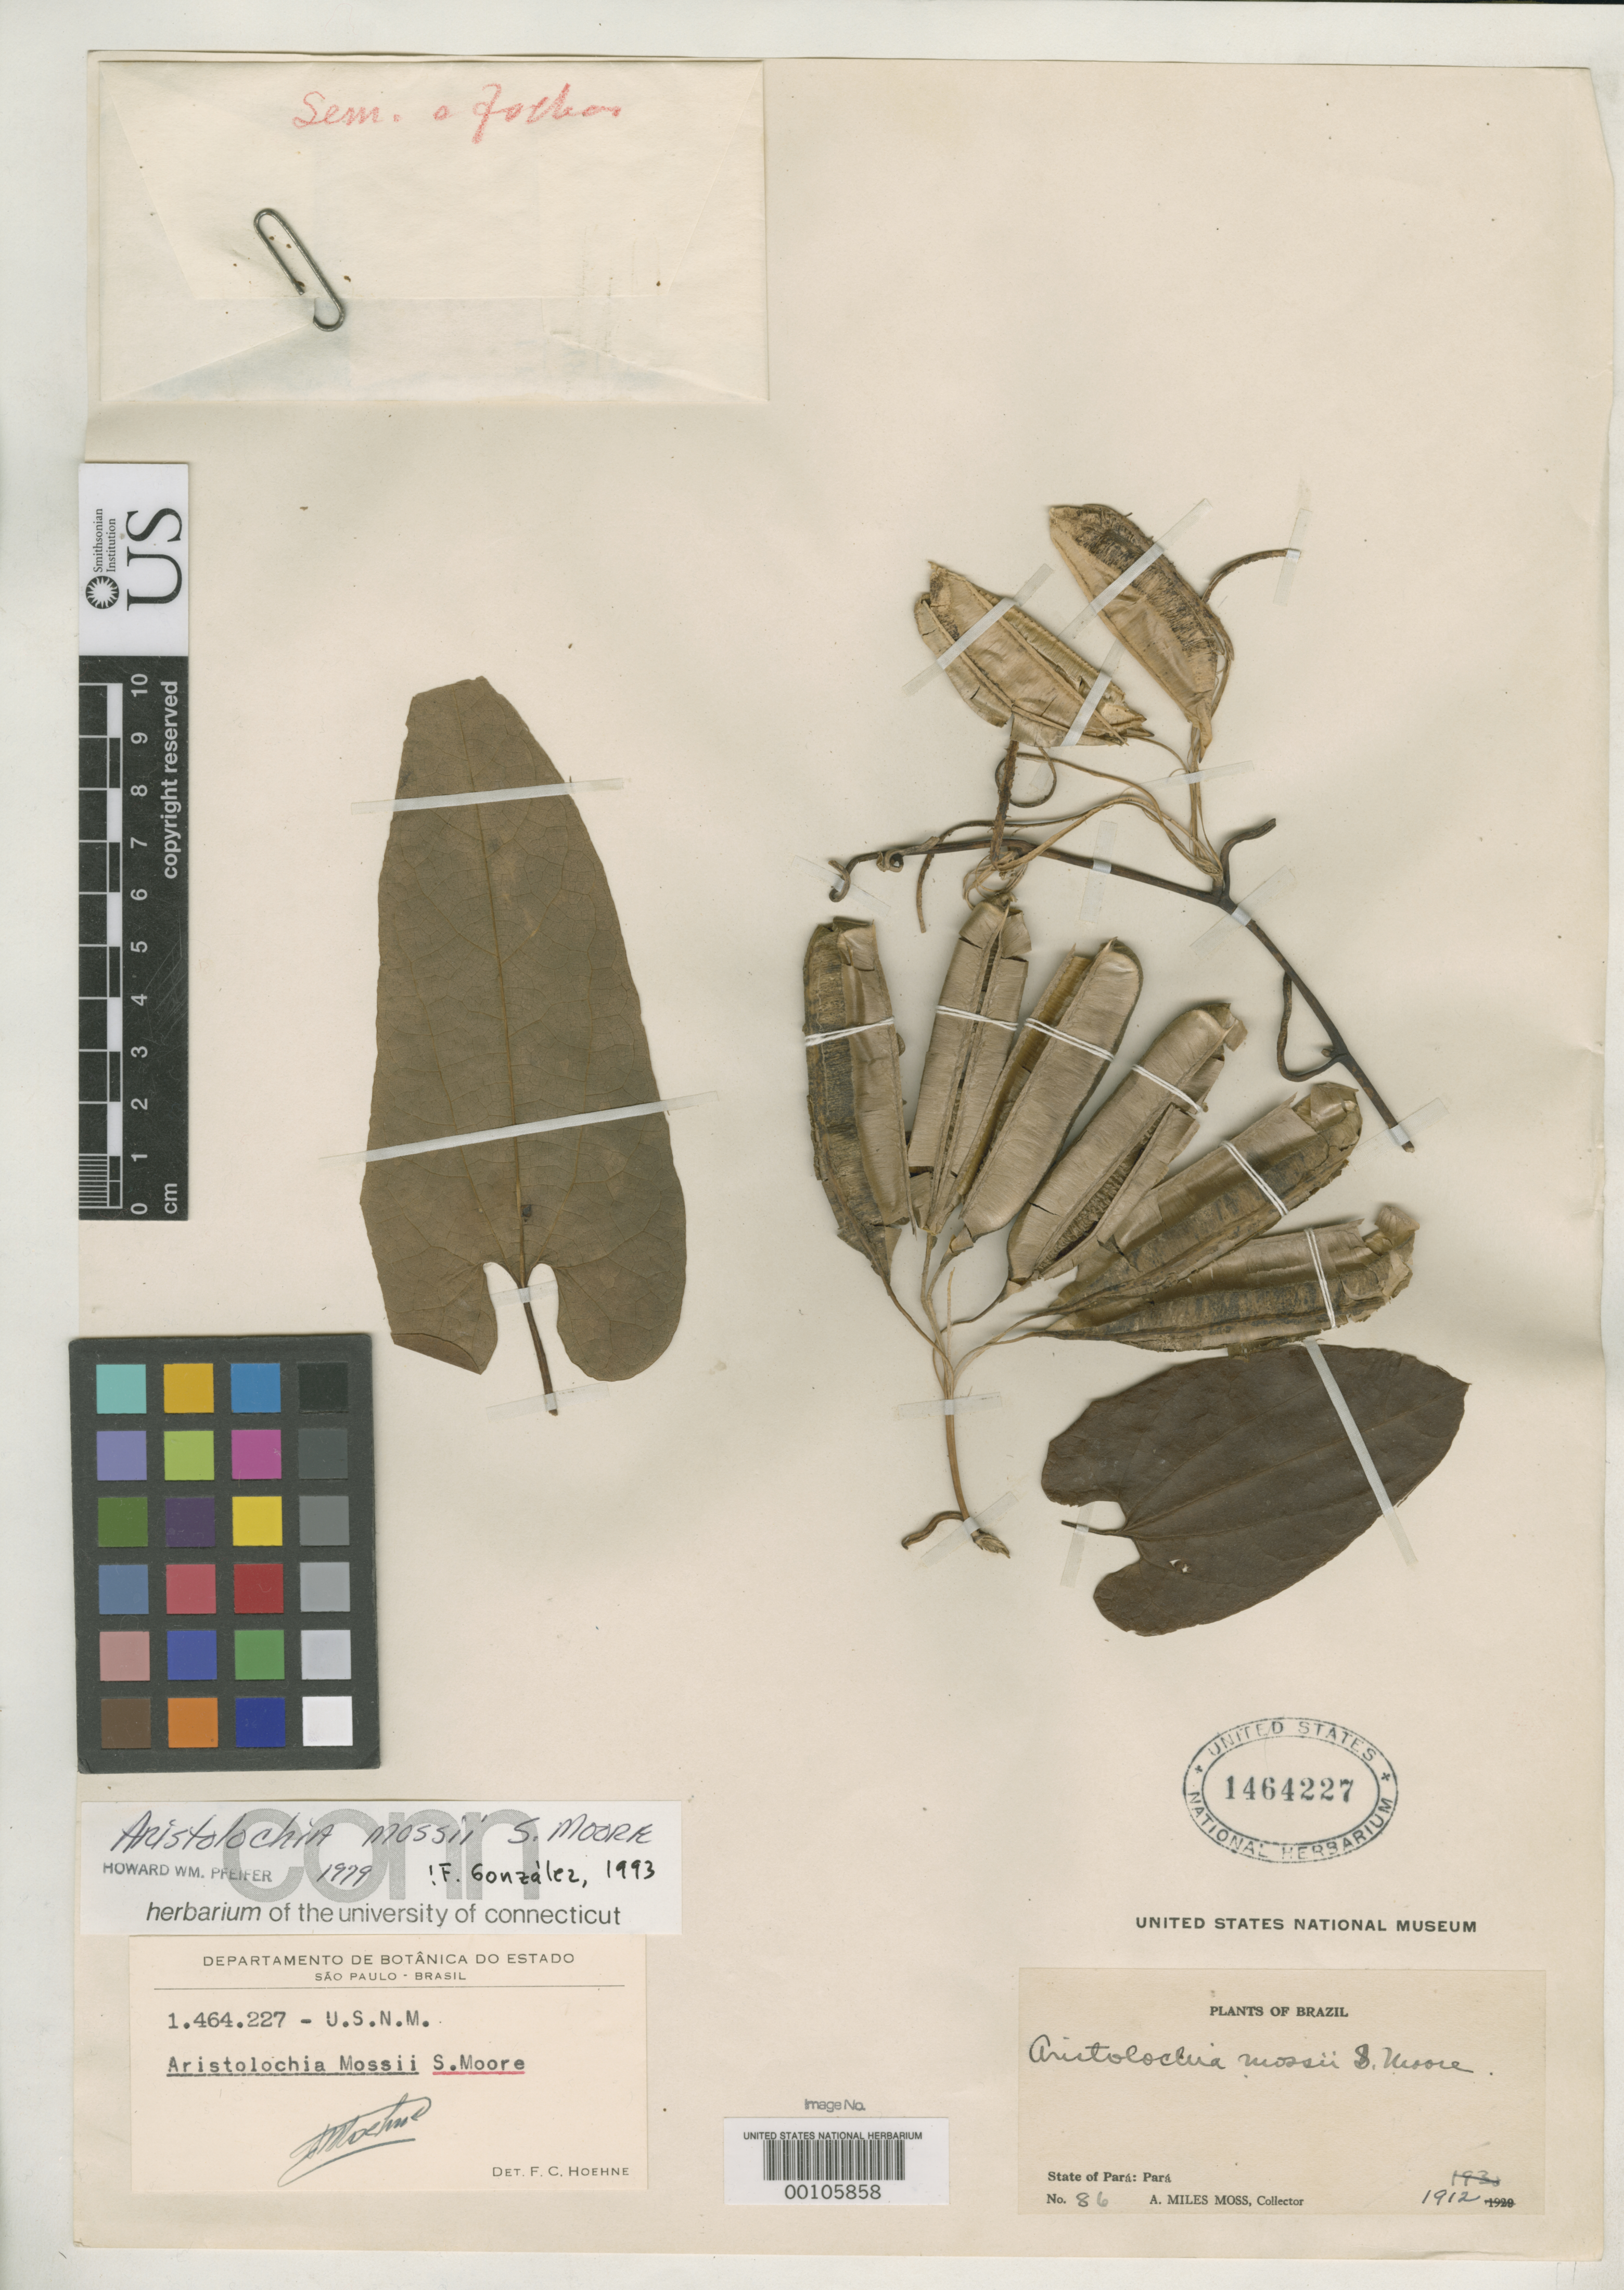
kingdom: Plantae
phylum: Tracheophyta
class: Magnoliopsida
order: Piperales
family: Aristolochiaceae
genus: Aristolochia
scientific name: Aristolochia mossii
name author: S. Moore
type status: Type Material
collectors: A. Moss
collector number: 86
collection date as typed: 1912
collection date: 1912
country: Brazil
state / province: Pará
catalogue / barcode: US 1464227